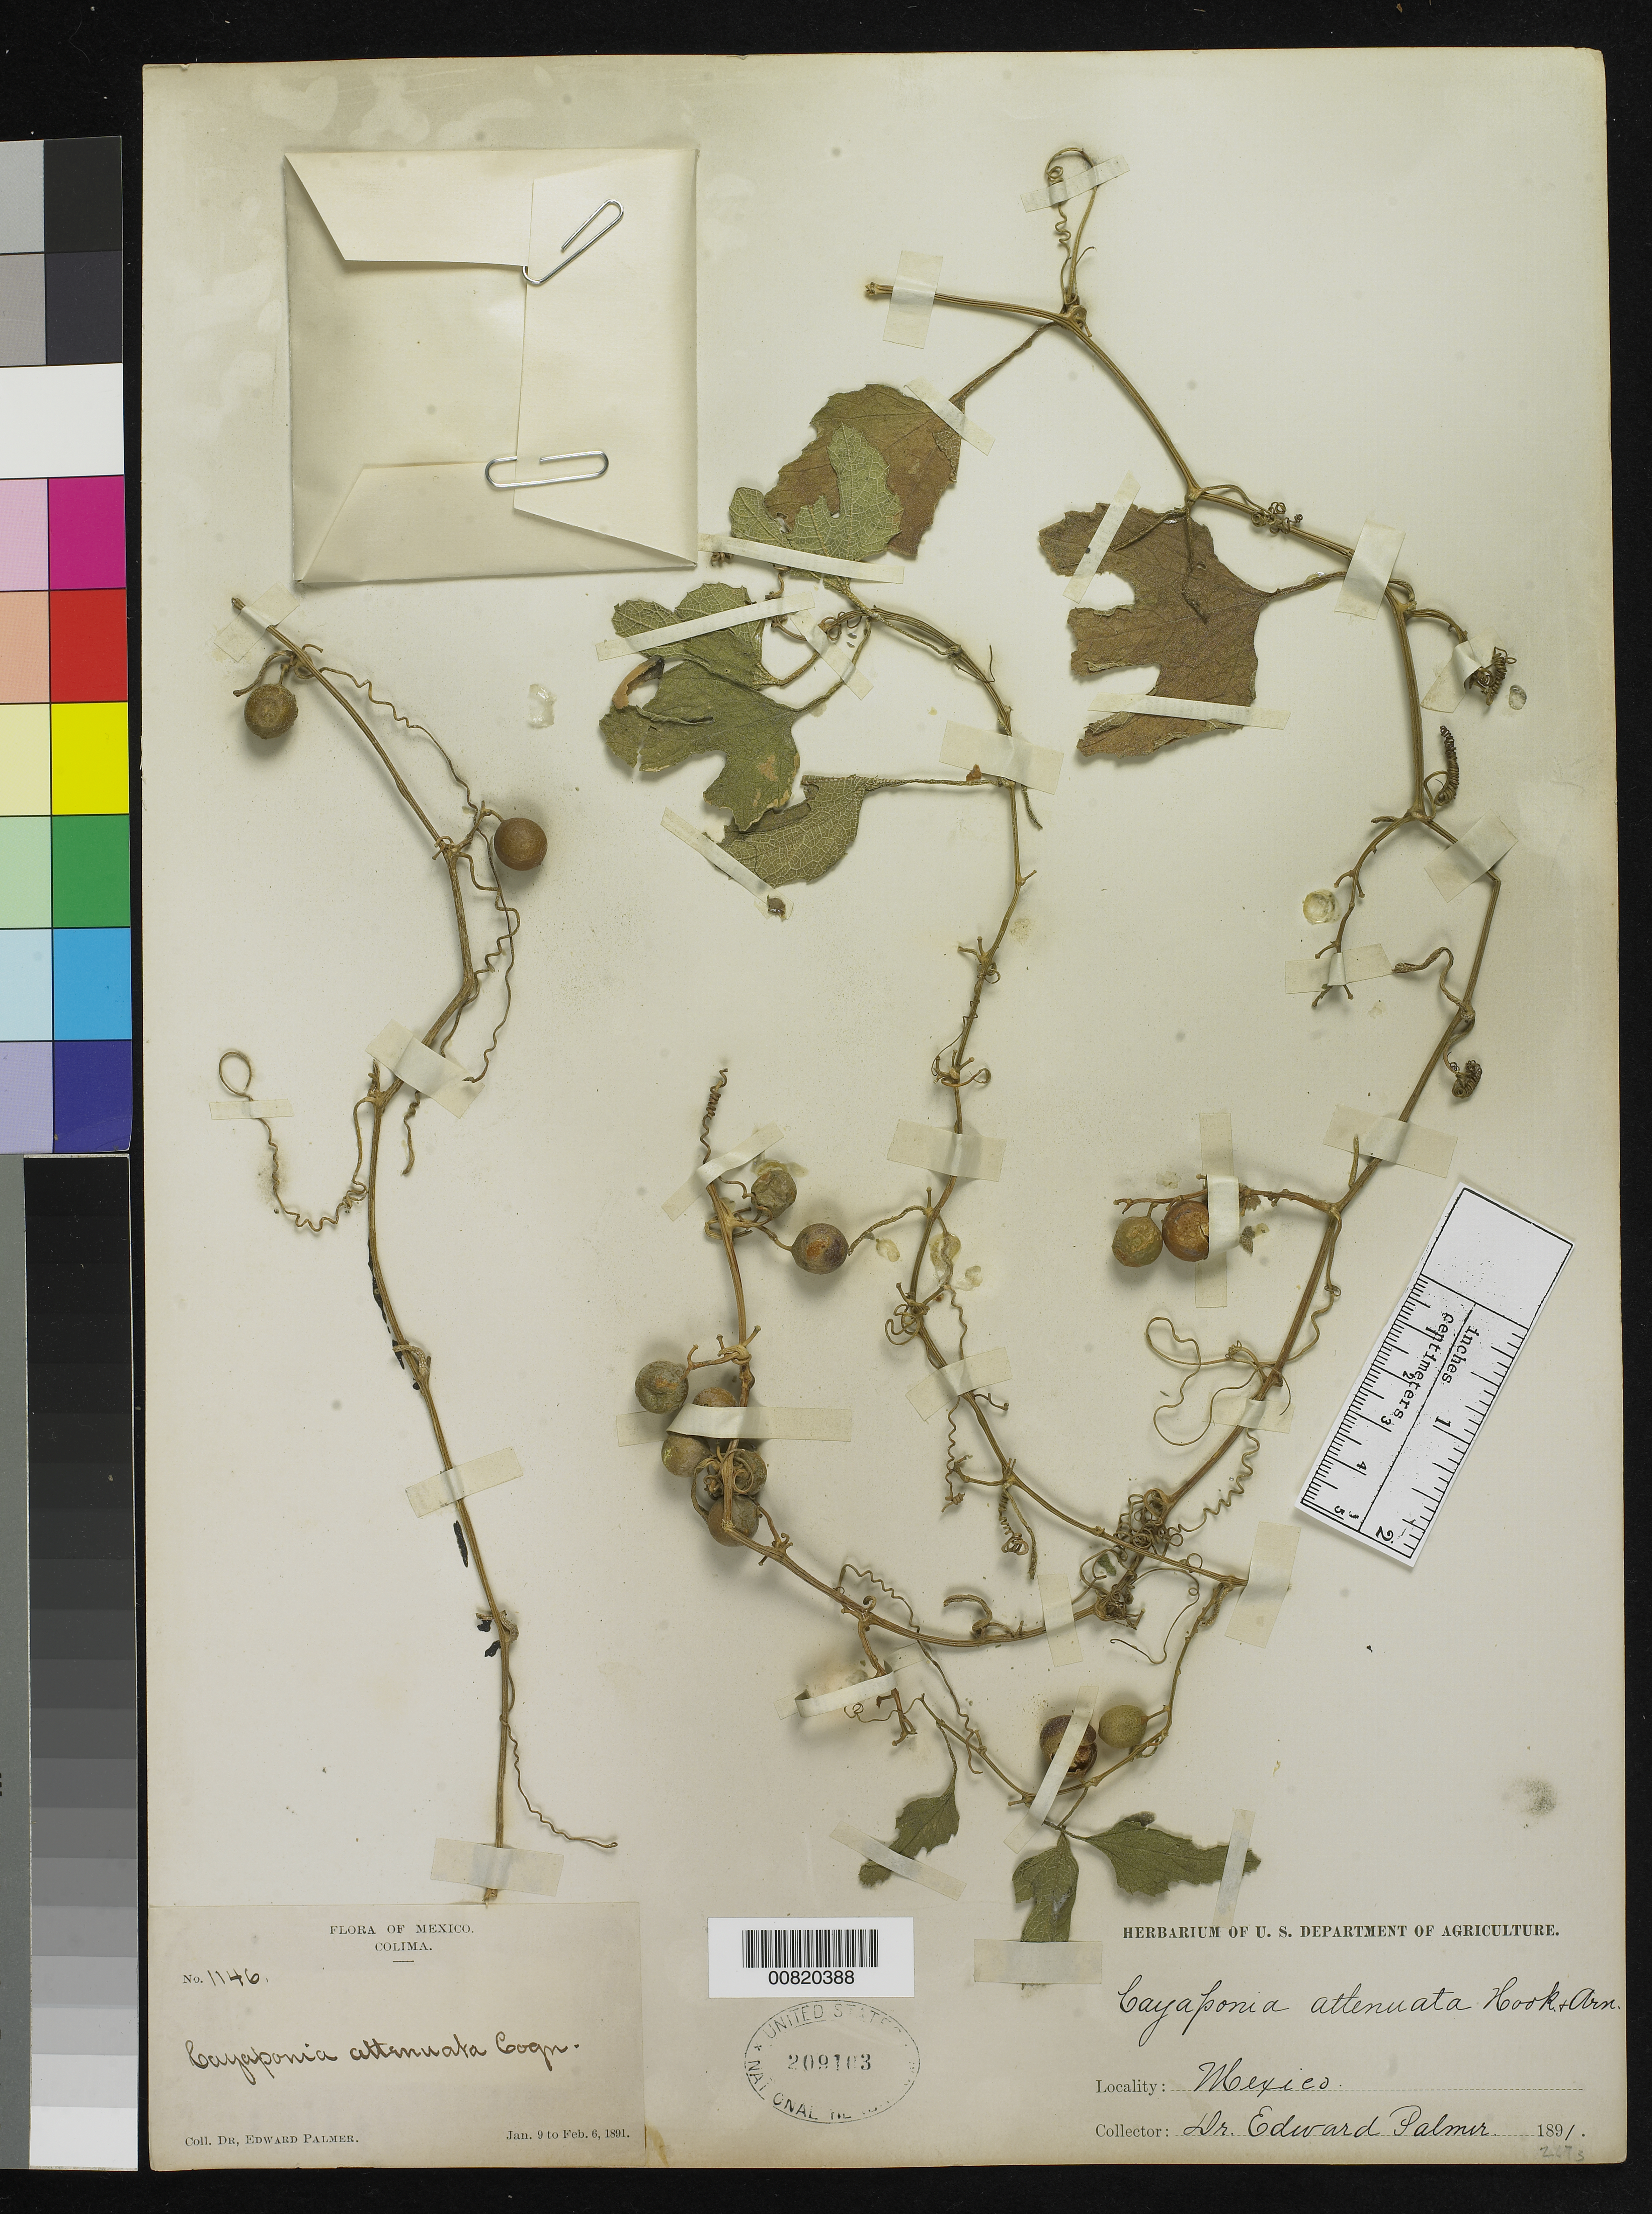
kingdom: Plantae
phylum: Tracheophyta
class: Magnoliopsida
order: Cucurbitales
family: Cucurbitaceae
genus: Cayaponia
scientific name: Cayaponia attenuata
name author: (Hook. & Arn.) Cogn.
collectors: E. Palmer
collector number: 1146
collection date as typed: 09 Jan 1891 to 06 Feb 1891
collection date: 1891-01-09/1891-02-06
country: Mexico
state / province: Colima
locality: Colima.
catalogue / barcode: US 209103